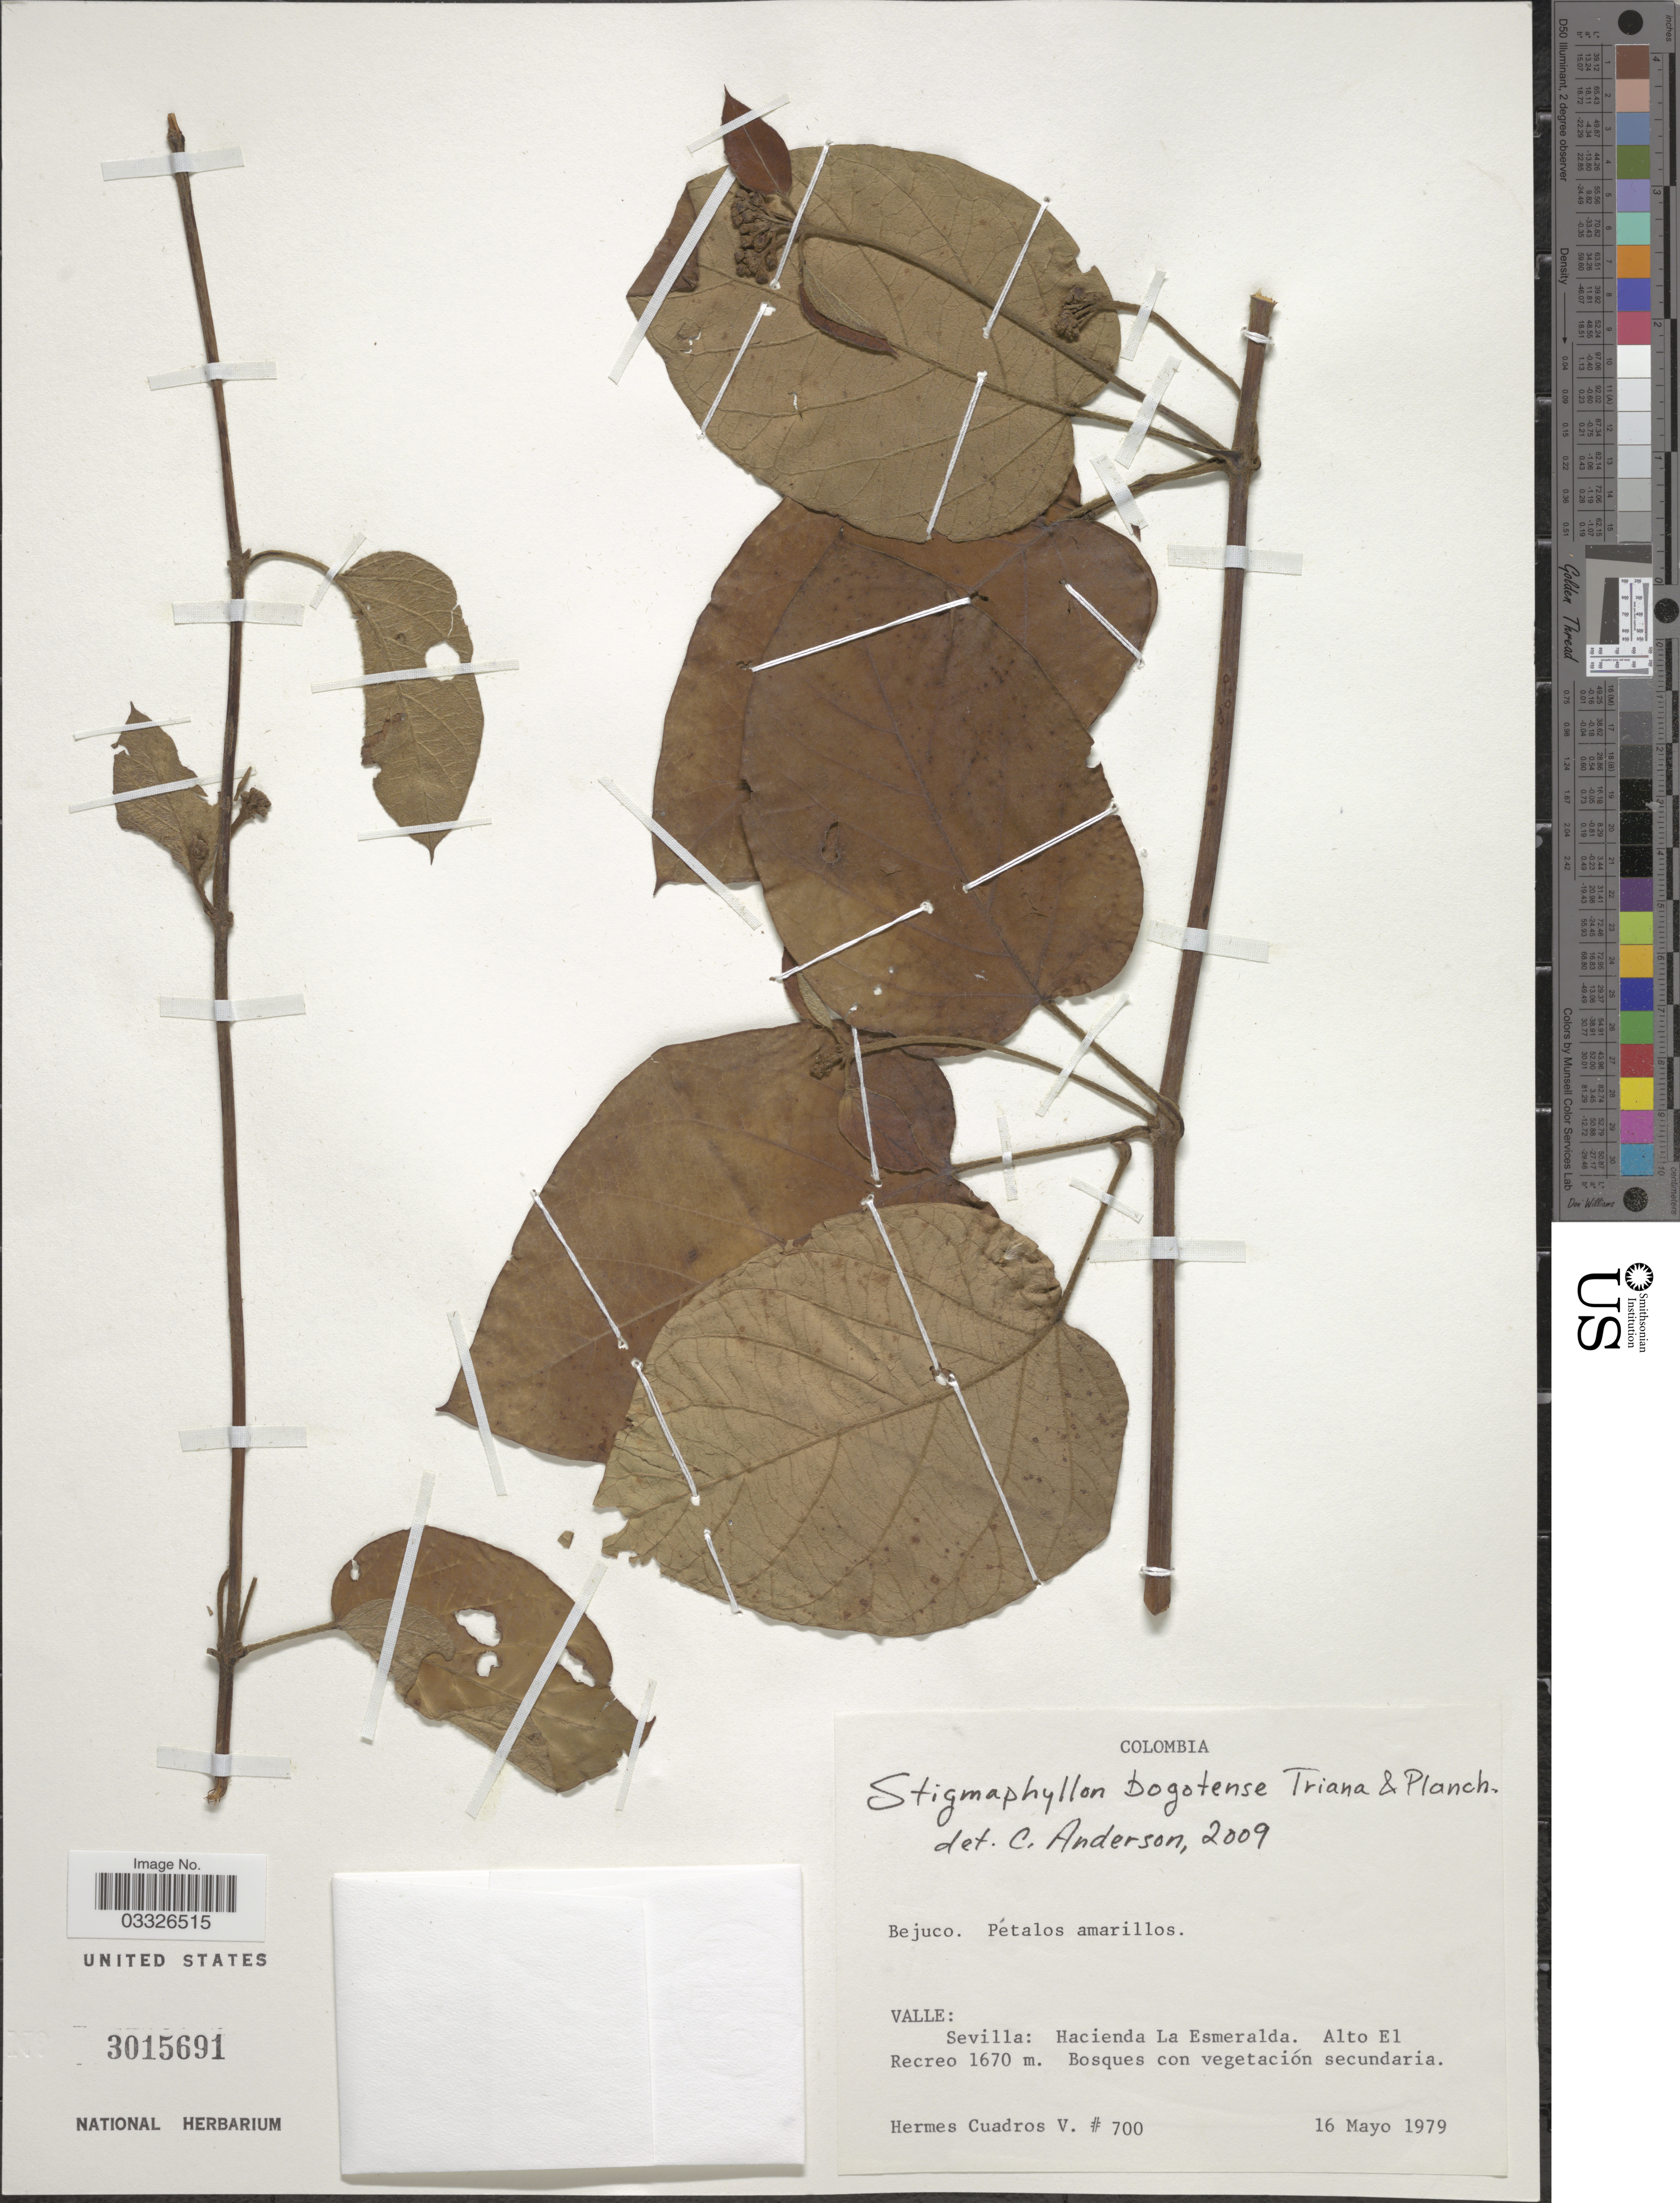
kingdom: Plantae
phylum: Tracheophyta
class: Magnoliopsida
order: Malpighiales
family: Malpighiaceae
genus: Stigmaphyllon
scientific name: Stigmaphyllon bogotense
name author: Triana & Planch.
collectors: H. Cuadros V.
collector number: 700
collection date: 1979-05-16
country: Colombia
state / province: Valle del Cauca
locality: Valle: Sevilla: Hacienda La Esmeralda. Alto El Recreo.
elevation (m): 1670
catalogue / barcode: US 3015691